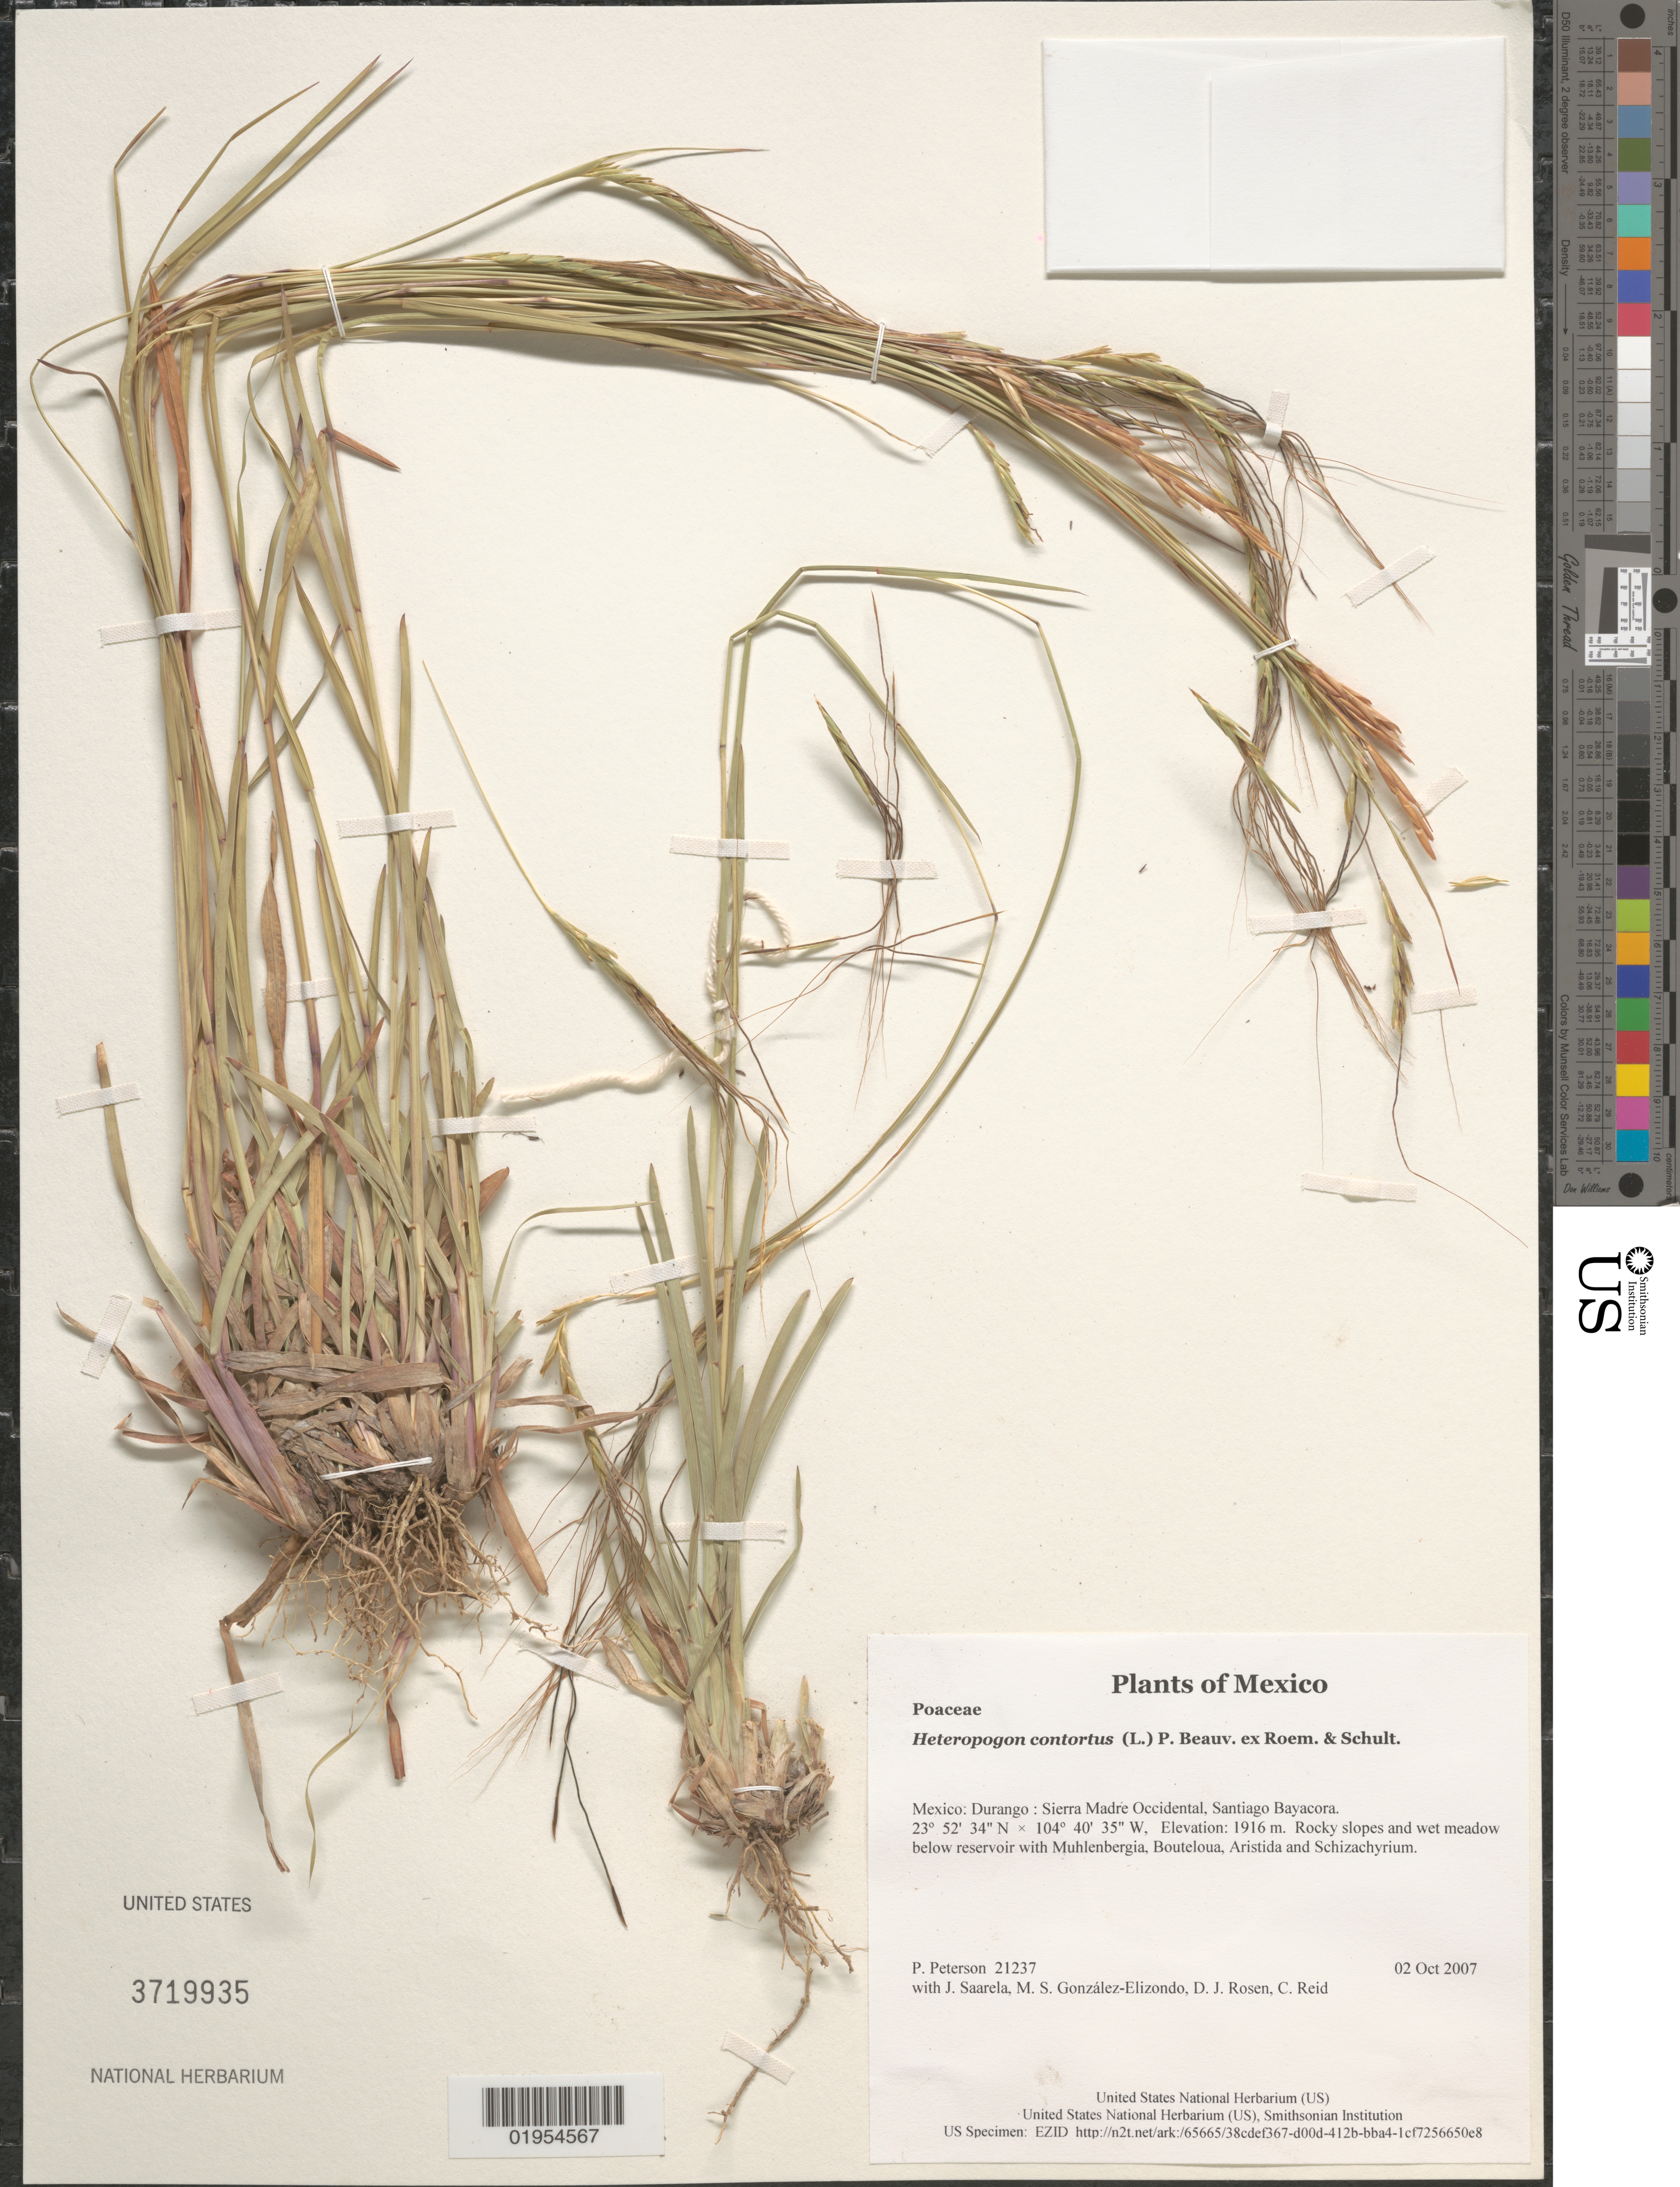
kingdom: Plantae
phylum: Tracheophyta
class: Liliopsida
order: Poales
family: Poaceae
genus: Heteropogon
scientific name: Heteropogon contortus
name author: (L.) P. Beauv. ex Roem. & Schult.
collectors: P. M. Peterson, J. Saarela, M. S. González-Elizondo, D. J. Rosen & C. Reid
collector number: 21237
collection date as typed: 02 Oct 2007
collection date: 2007-10-02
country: Mexico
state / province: Durango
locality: Sierra Madre Occidental, Santiago Bayacora.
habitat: Rocky slopes and wet meadow below reservoir with Muhlenbergia, Bouteloua, Aristida and Schizachyrium.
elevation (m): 1916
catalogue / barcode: US 3719935